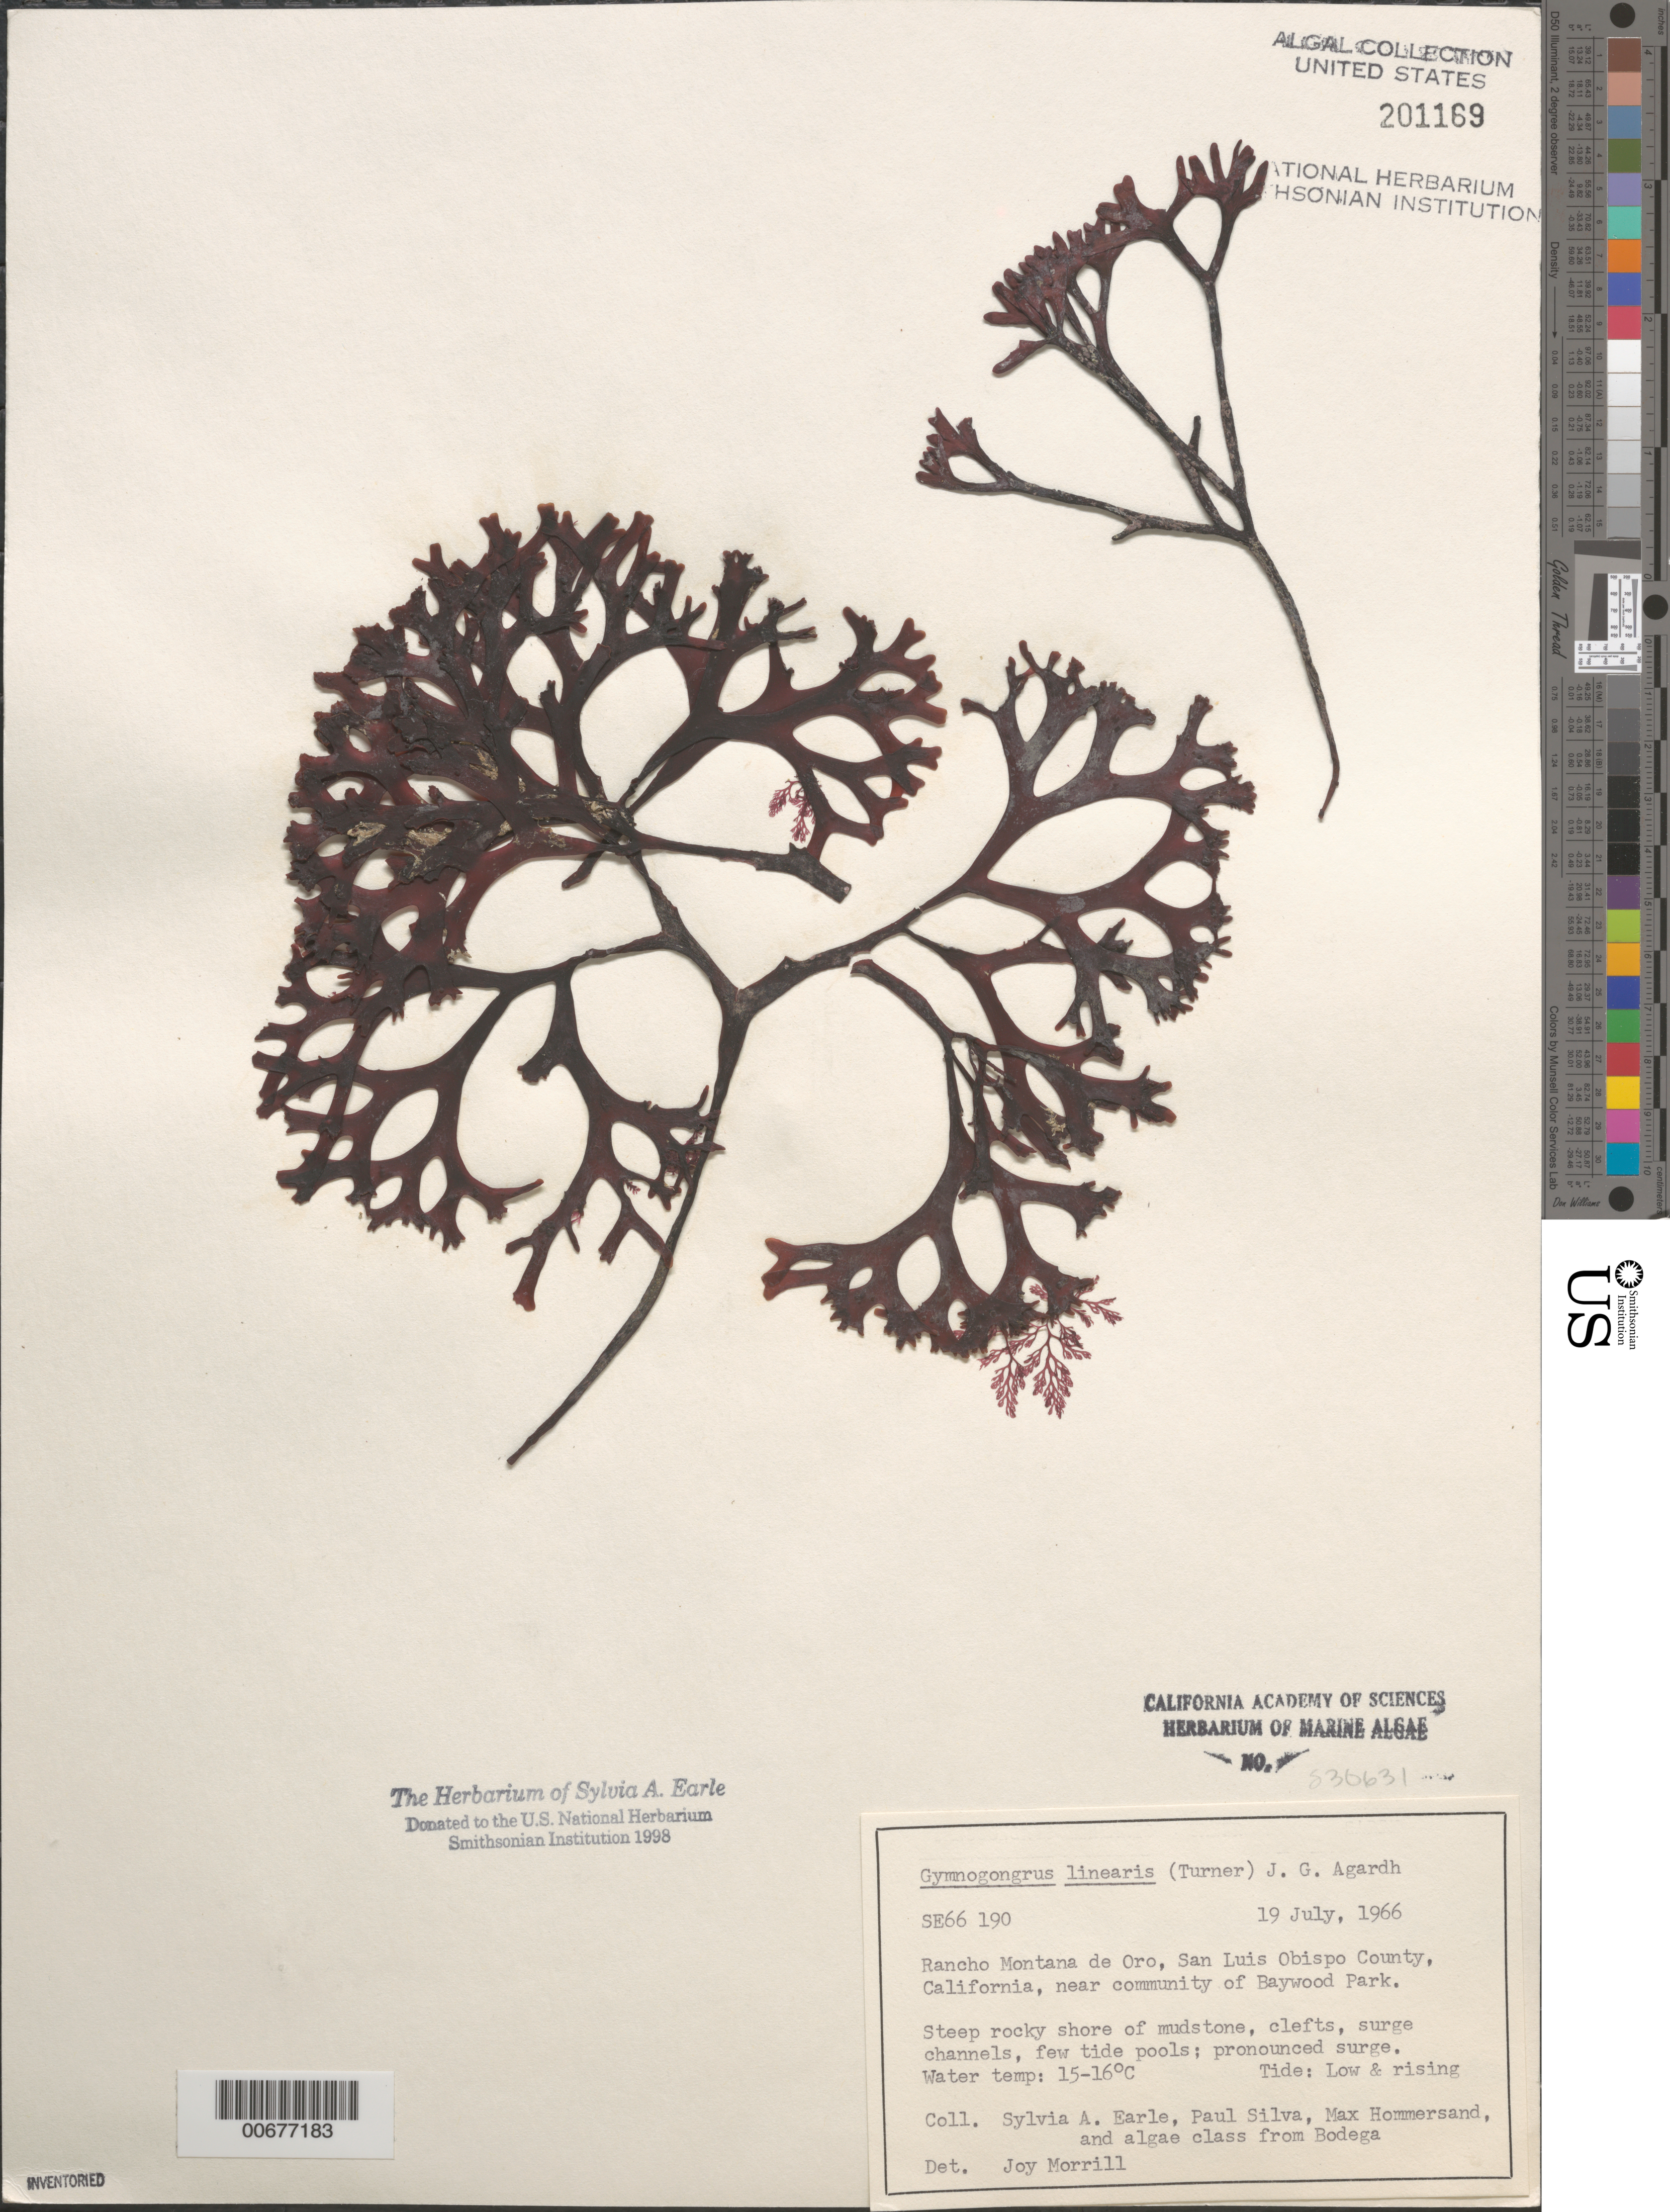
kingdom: Plantae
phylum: Rhodophyta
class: Florideophyceae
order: Gigartinales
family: Phyllophoraceae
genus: Ahnfeltiopsis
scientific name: Ahnfeltiopsis linearis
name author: (C. Agardh) P.C. Silva & DeCew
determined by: Algae name updating Project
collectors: S. A. Earle, P. C. Silva, M. H. Hommersand & Bodega Algae Class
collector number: SE 66190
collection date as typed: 19 Jul 1966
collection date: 1966-07-19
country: United States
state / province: California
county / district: San Luis Obispo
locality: Rancho Montana de Oro, near Baywood Park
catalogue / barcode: US 201169